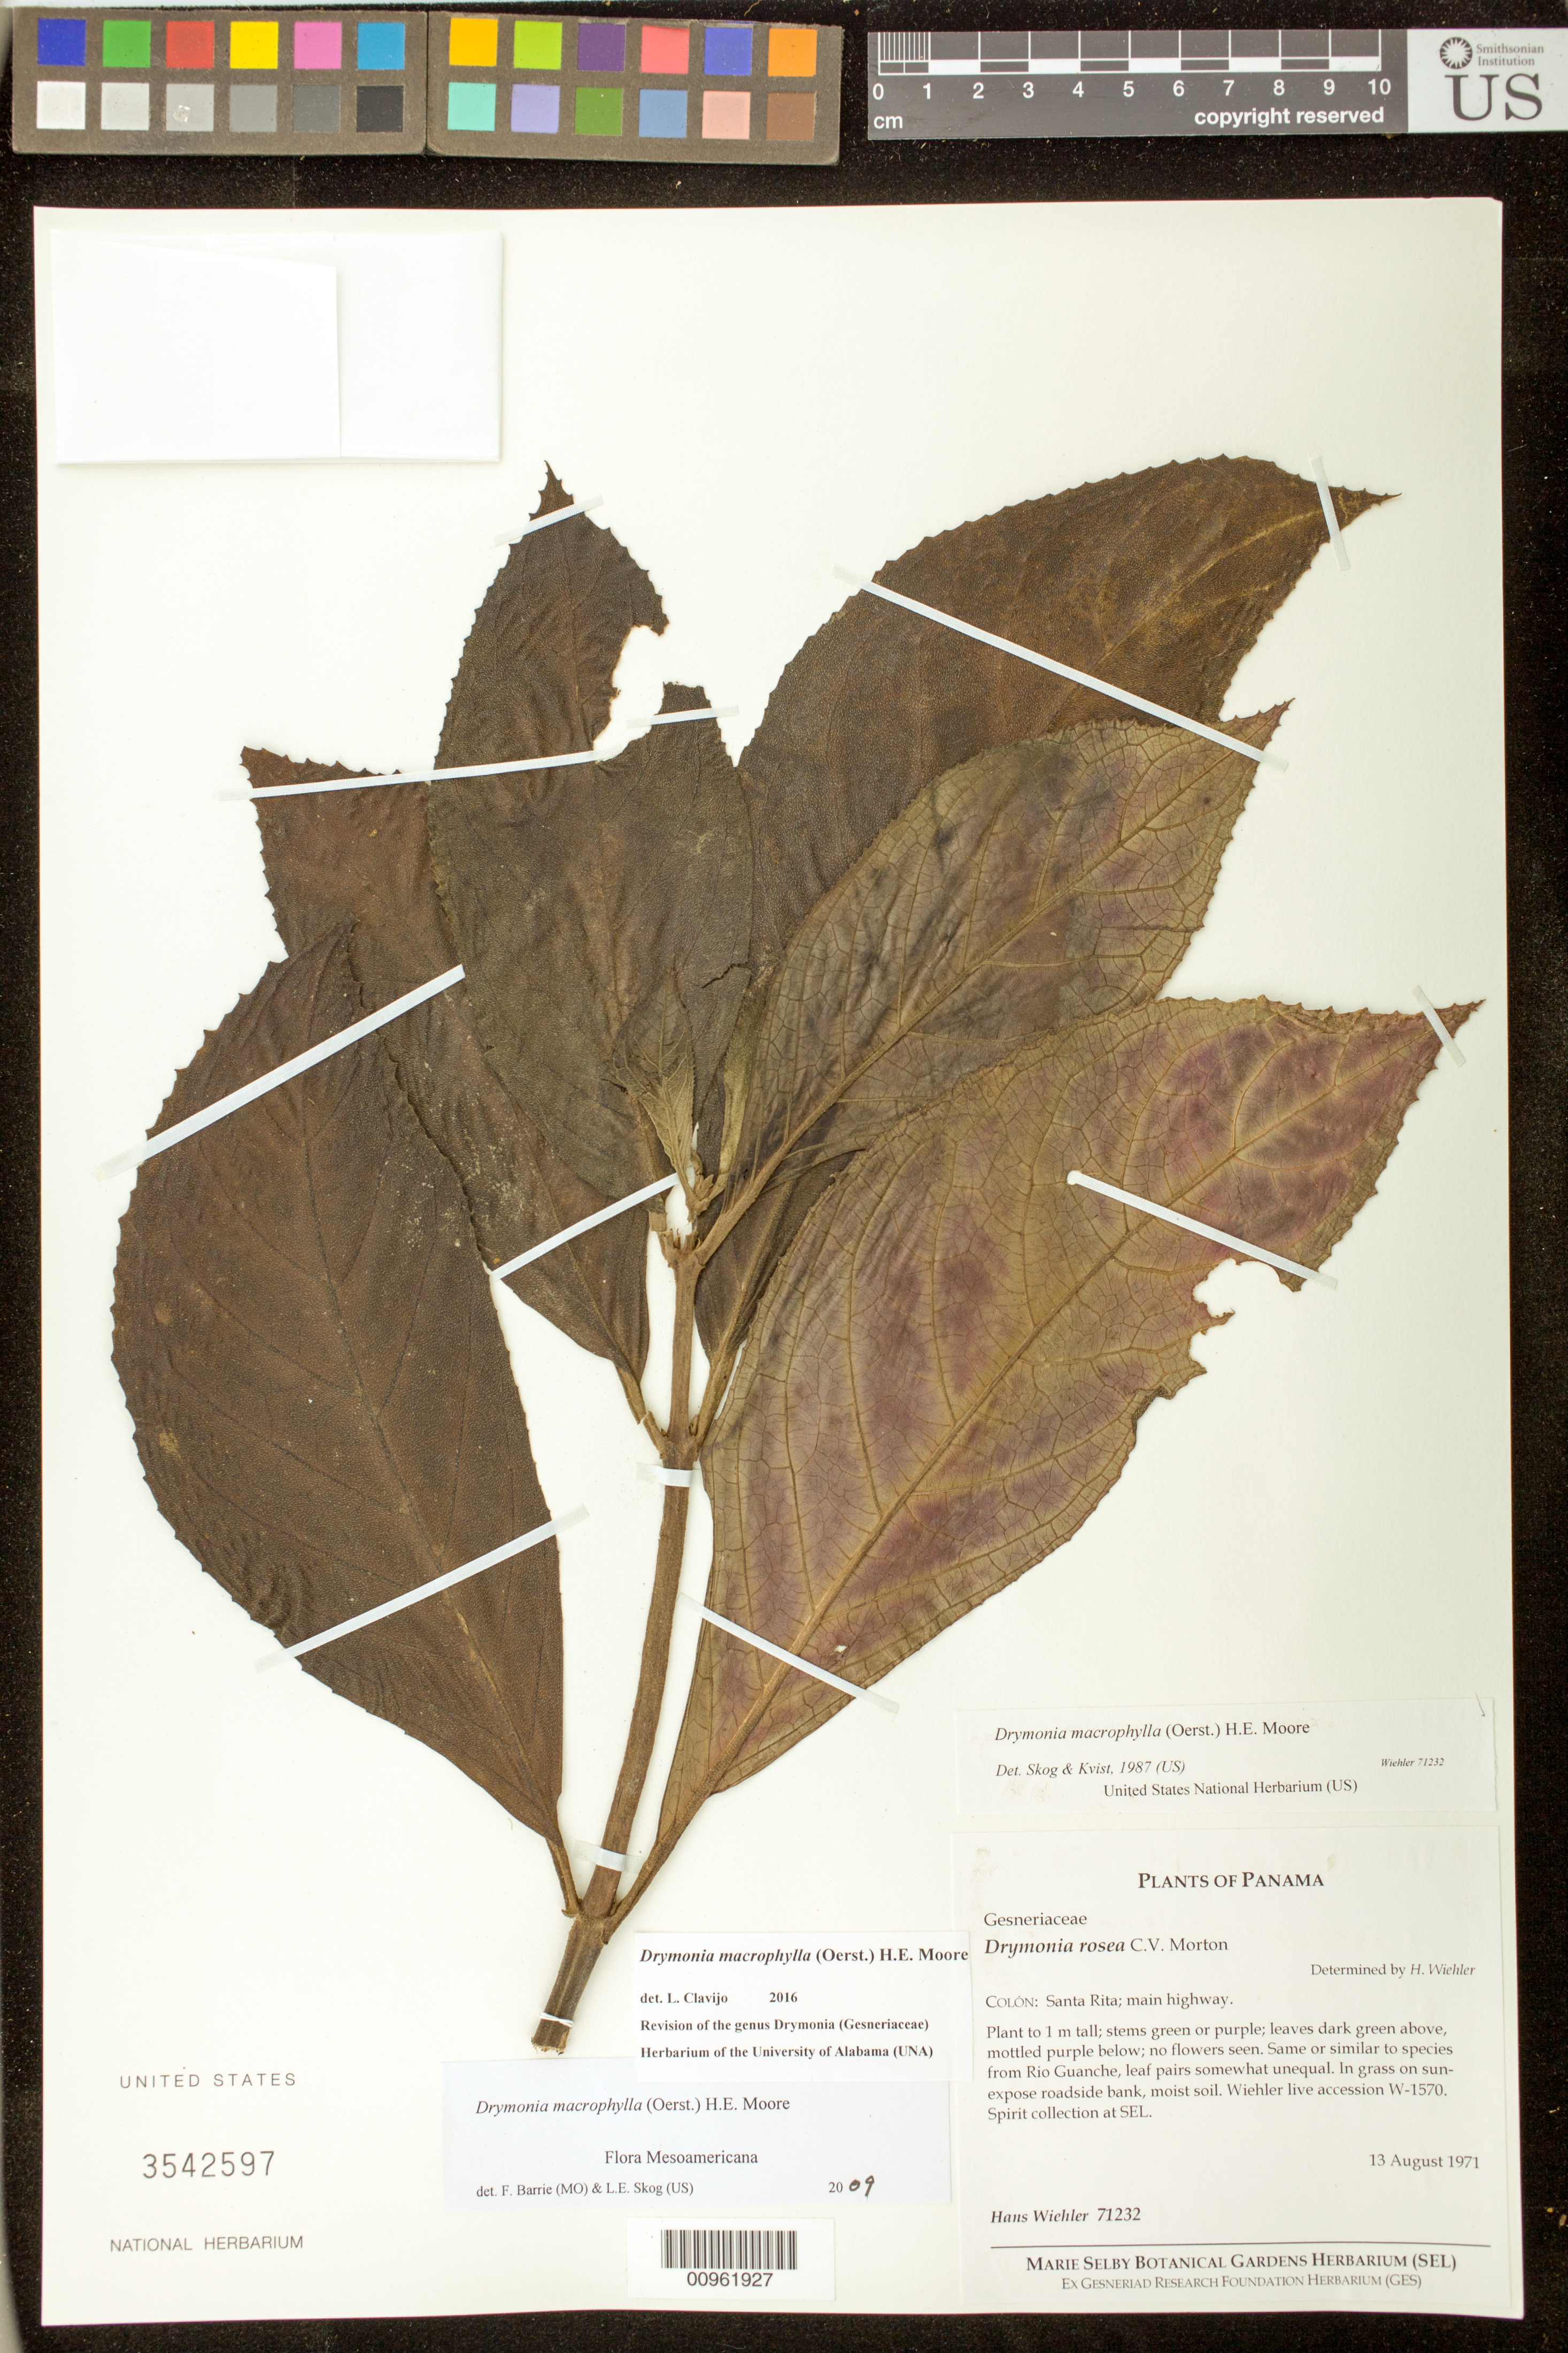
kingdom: Plantae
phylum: Tracheophyta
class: Magnoliopsida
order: Lamiales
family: Gesneriaceae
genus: Drymonia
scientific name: Drymonia macrophylla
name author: (Oerst.) H.E. Moore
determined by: Kvist, L. P.; Skog, Laurence E.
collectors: H. J. Wiehler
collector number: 71232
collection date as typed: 13 Aug 1971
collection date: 1971-08-13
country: Panama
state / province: Colón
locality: Colón: Santa Rita; main highway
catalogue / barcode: US 3542597